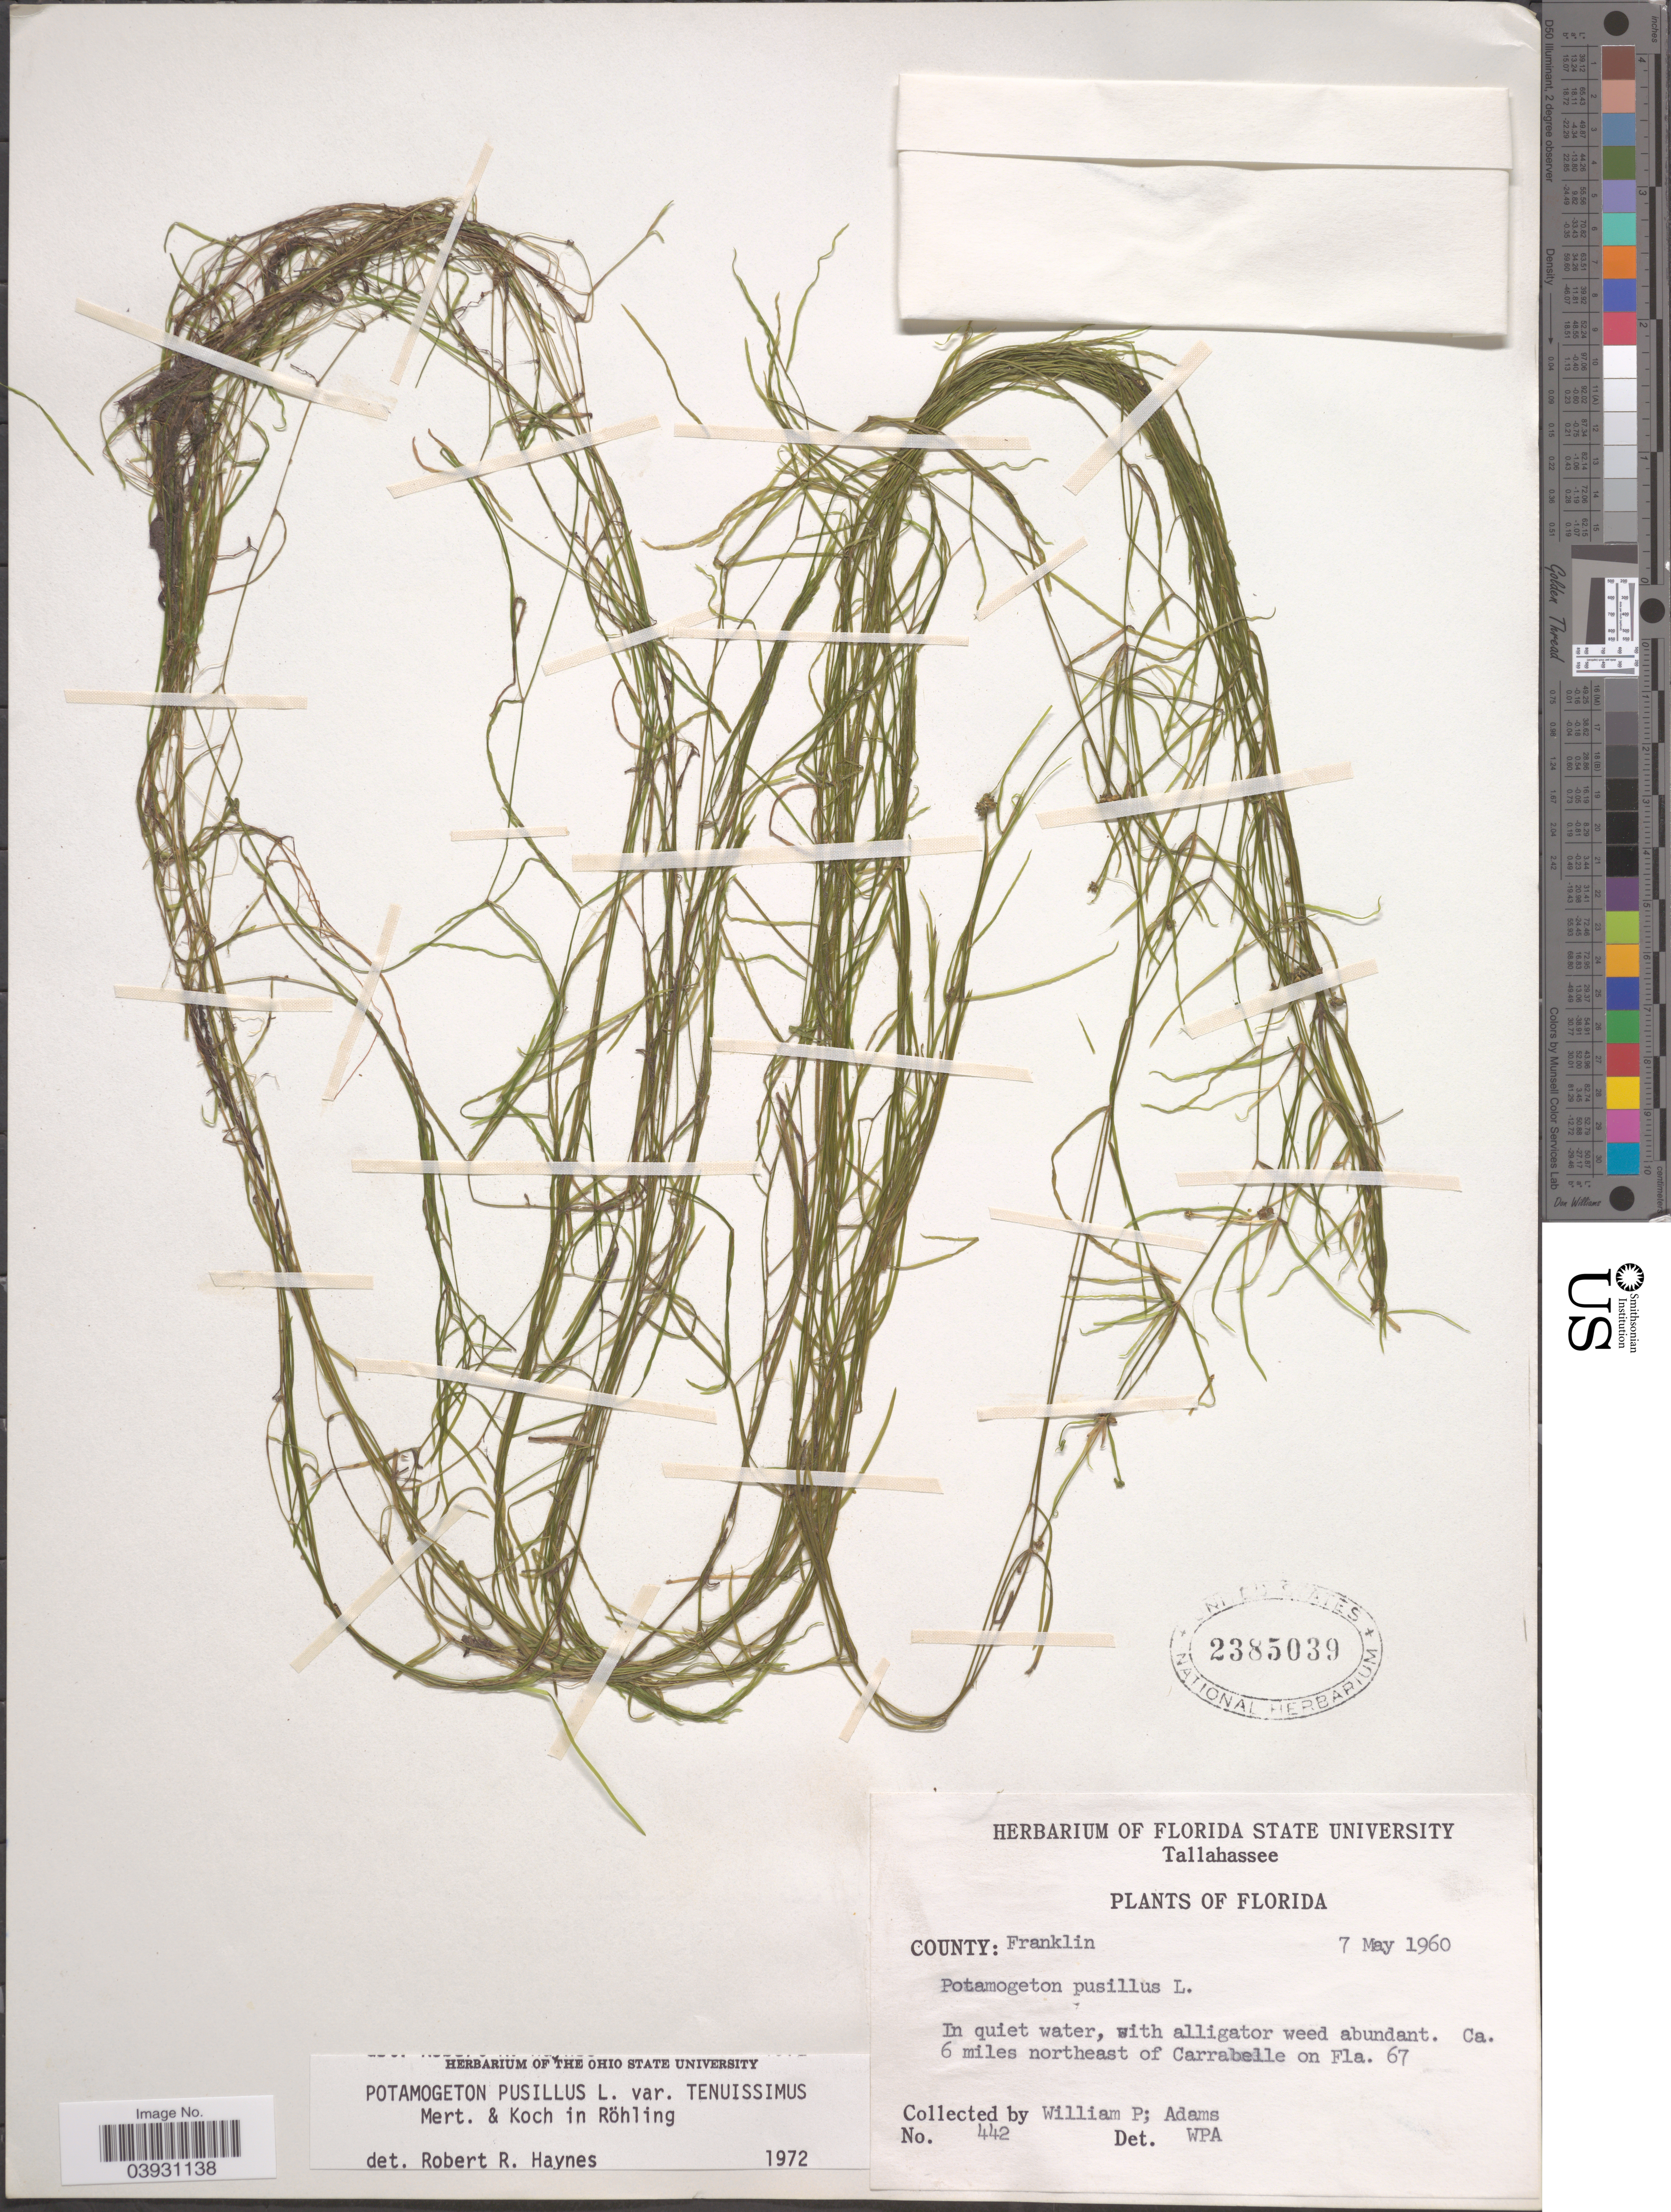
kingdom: Plantae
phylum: Tracheophyta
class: Liliopsida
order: Alismatales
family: Potamogetonaceae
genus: Potamogeton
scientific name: Potamogeton pusillus subsp. tenuissimus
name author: Mert. & W.D.J. Koch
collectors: W. P. Adams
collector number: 442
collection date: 1960-05-07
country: United States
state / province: Florida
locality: County: Franklin. Ca. 6 miles northeast of Carrabelle on Fla. 67.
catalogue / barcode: US 2385039